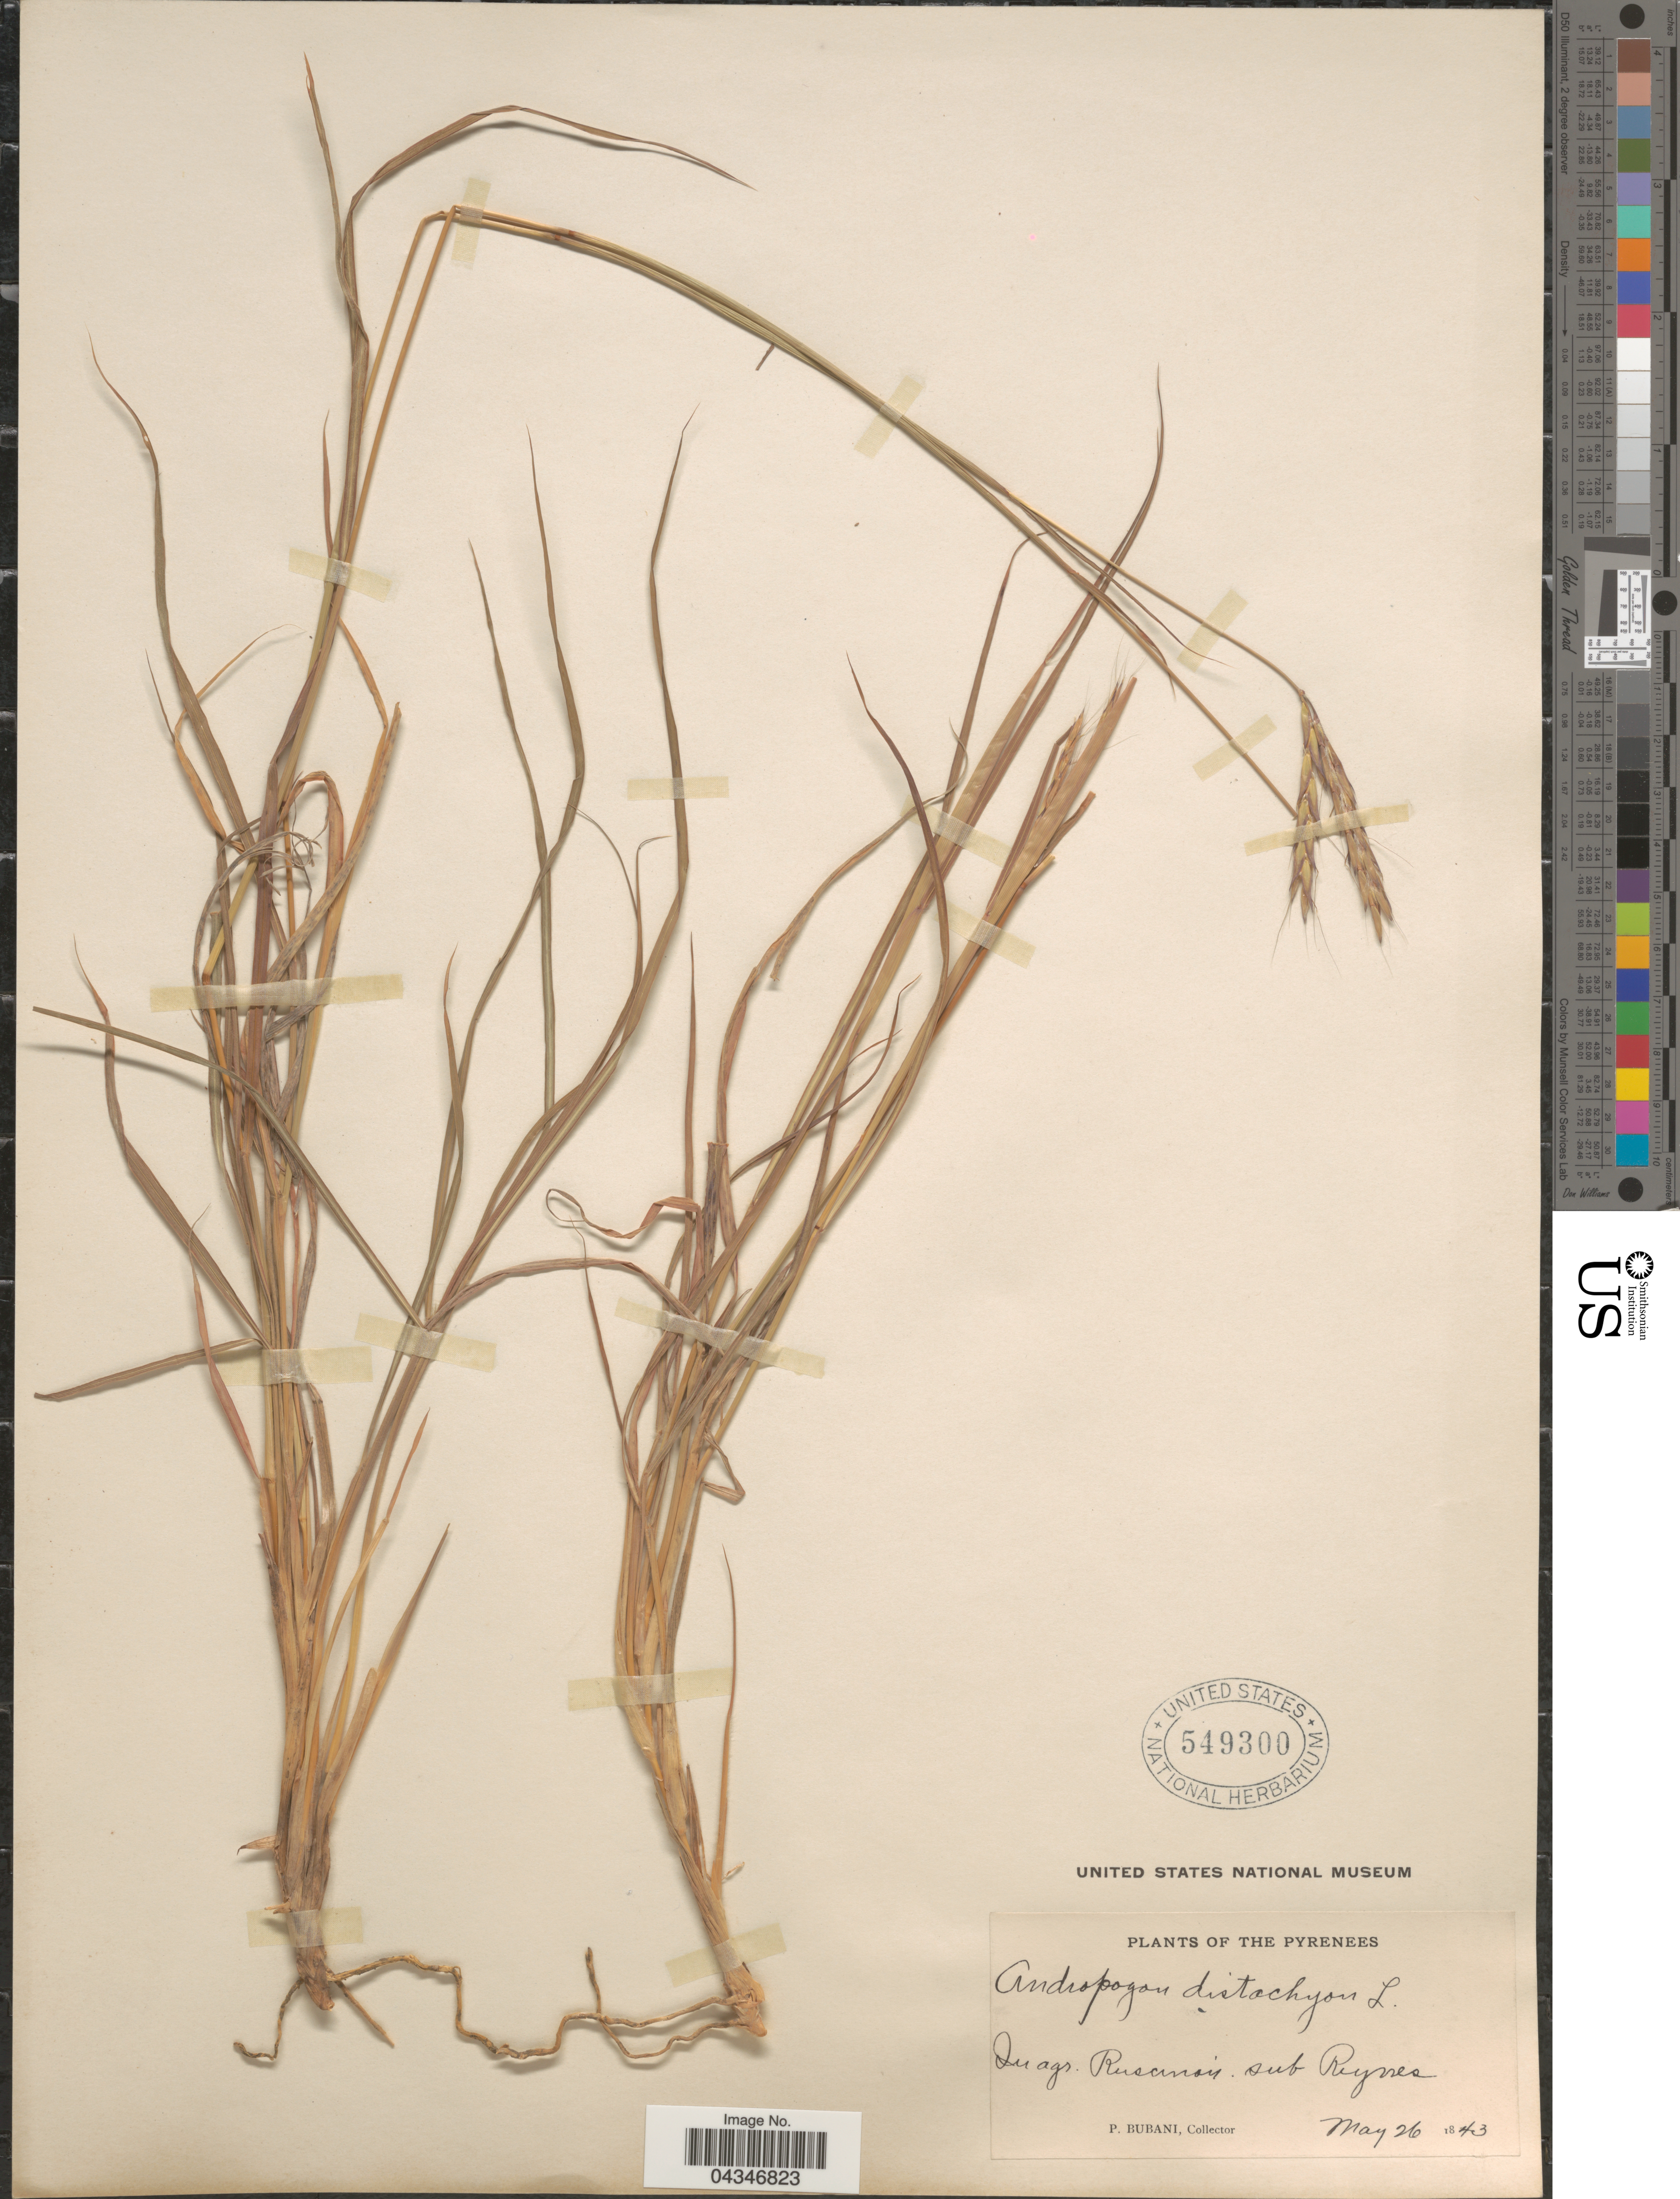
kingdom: Plantae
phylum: Tracheophyta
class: Liliopsida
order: Poales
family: Poaceae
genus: Andropogon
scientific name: Andropogon distachyos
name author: L.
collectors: P. Bubani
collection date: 1843-05-26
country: France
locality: Pyrenees. In agr. Ruscinon. Sub Reynes.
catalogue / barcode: US 549300